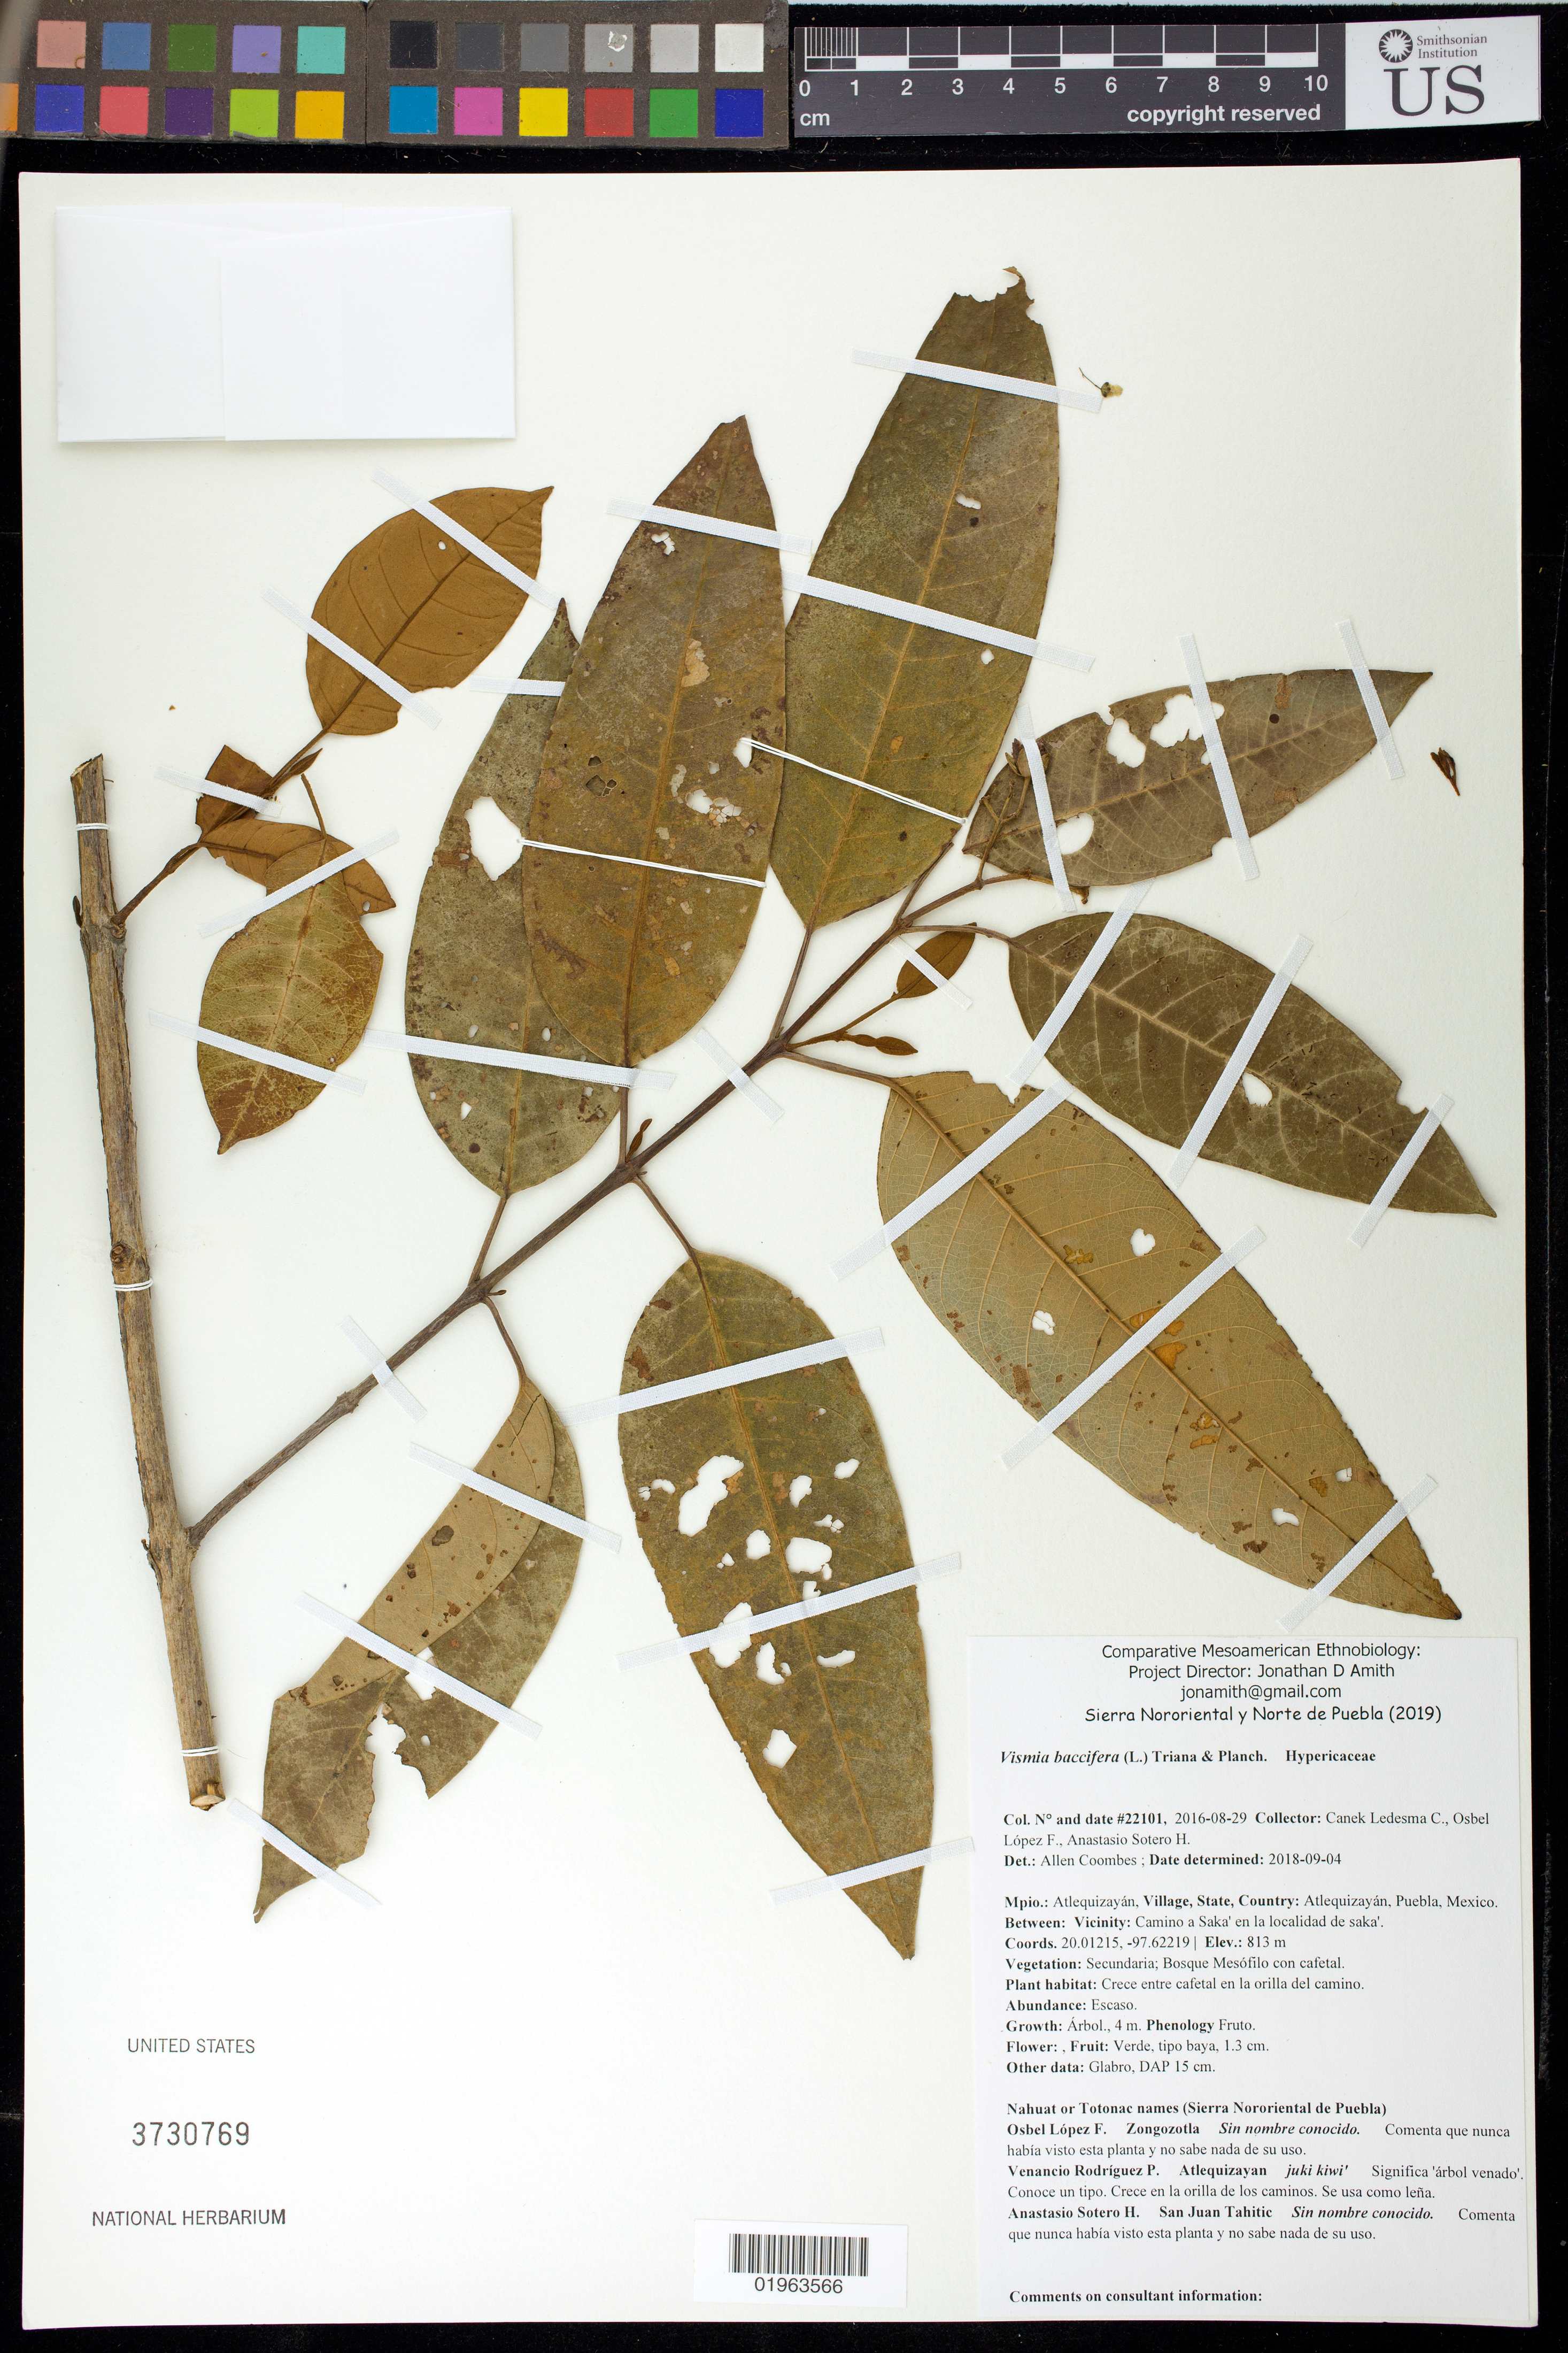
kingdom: Plantae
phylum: Tracheophyta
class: Magnoliopsida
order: Malpighiales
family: Hypericaceae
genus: Vismia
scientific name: Vismia baccifera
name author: (L.) Triana & Planch.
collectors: Canek Ledesma C., A. Sotero H. & F. Lopéz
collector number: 22101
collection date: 2016-08-29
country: Mexico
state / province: Puebla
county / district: Atlequizayan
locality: Camino a Saka' en la localidad de saka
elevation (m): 813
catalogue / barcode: US 3730769